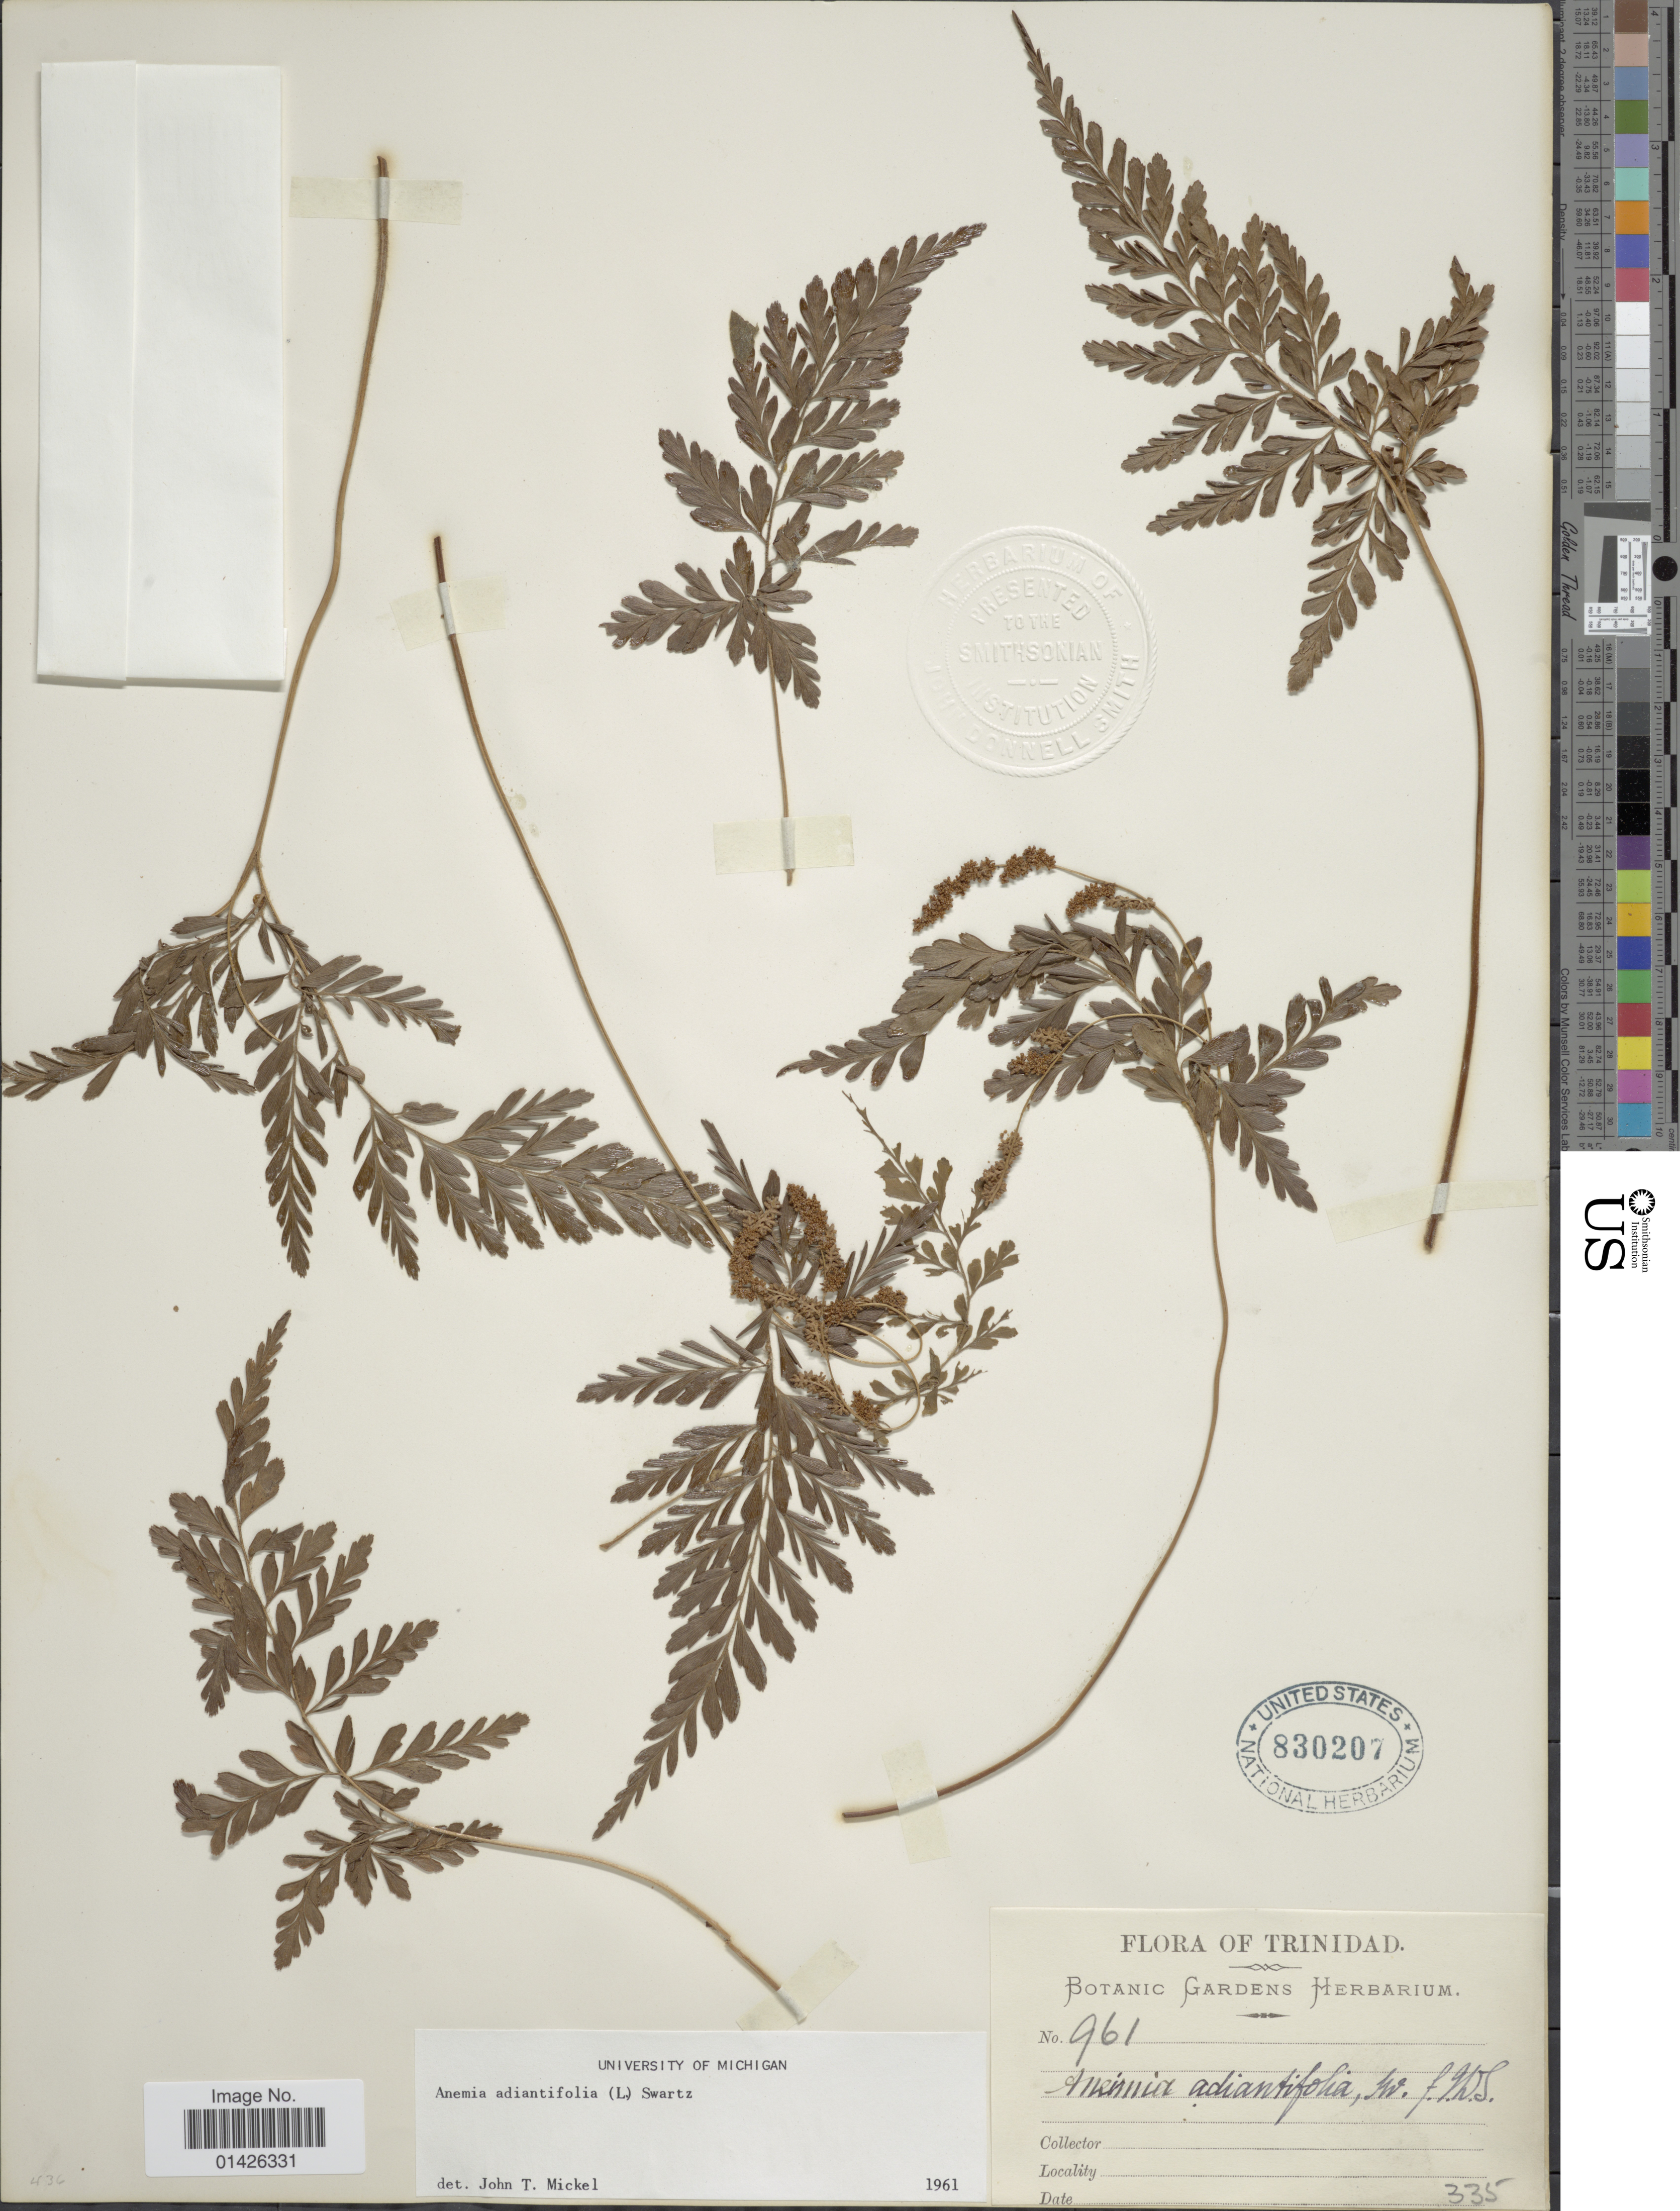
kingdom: Plantae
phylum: Tracheophyta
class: Polypodiopsida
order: Schizaeales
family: Anemiaceae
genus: Anemia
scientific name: Anemia adiantifolia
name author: (L.) Sw.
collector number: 961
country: Trinidad and Tobago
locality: Trinidad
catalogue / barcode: US 930207